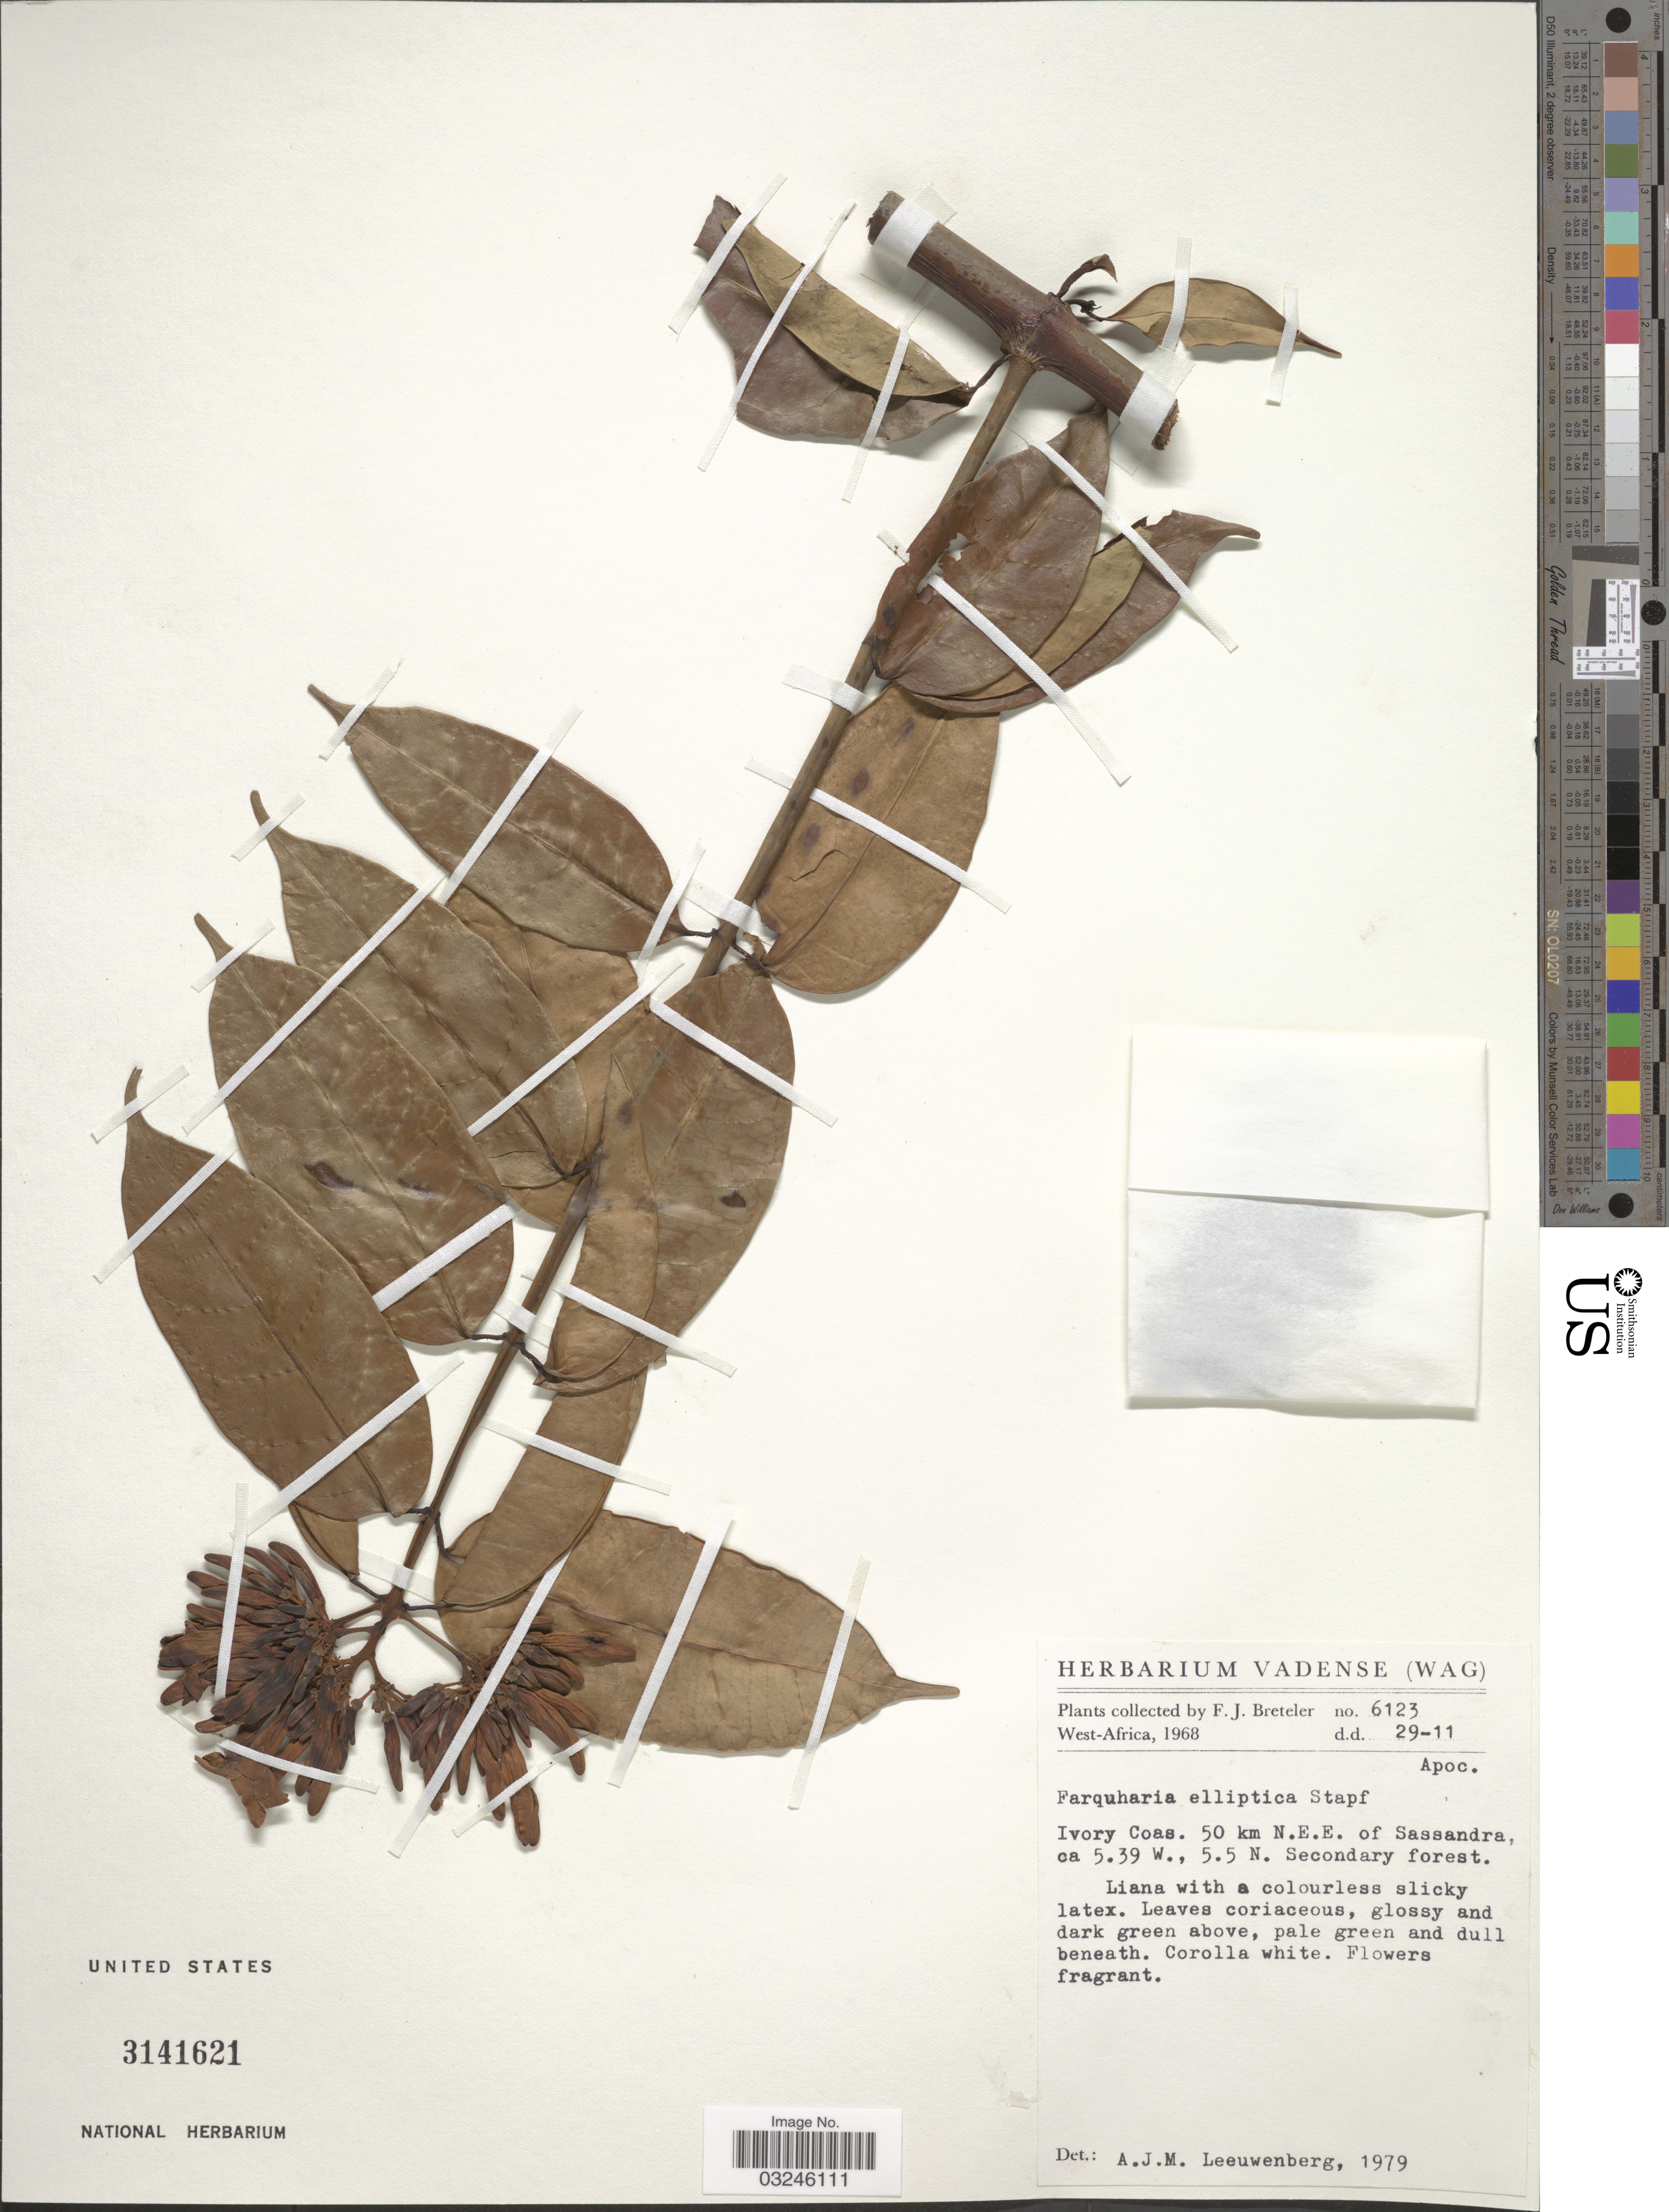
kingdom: Plantae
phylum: Tracheophyta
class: Magnoliopsida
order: Gentianales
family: Apocynaceae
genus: Farquharia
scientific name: Farquharia elliptica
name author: Stapf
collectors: F. J. Breteler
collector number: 6123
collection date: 1968-11-29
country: Ivory Coast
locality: West-Africa. 50 km N.E.E. of Sassandra.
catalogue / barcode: US 3141621